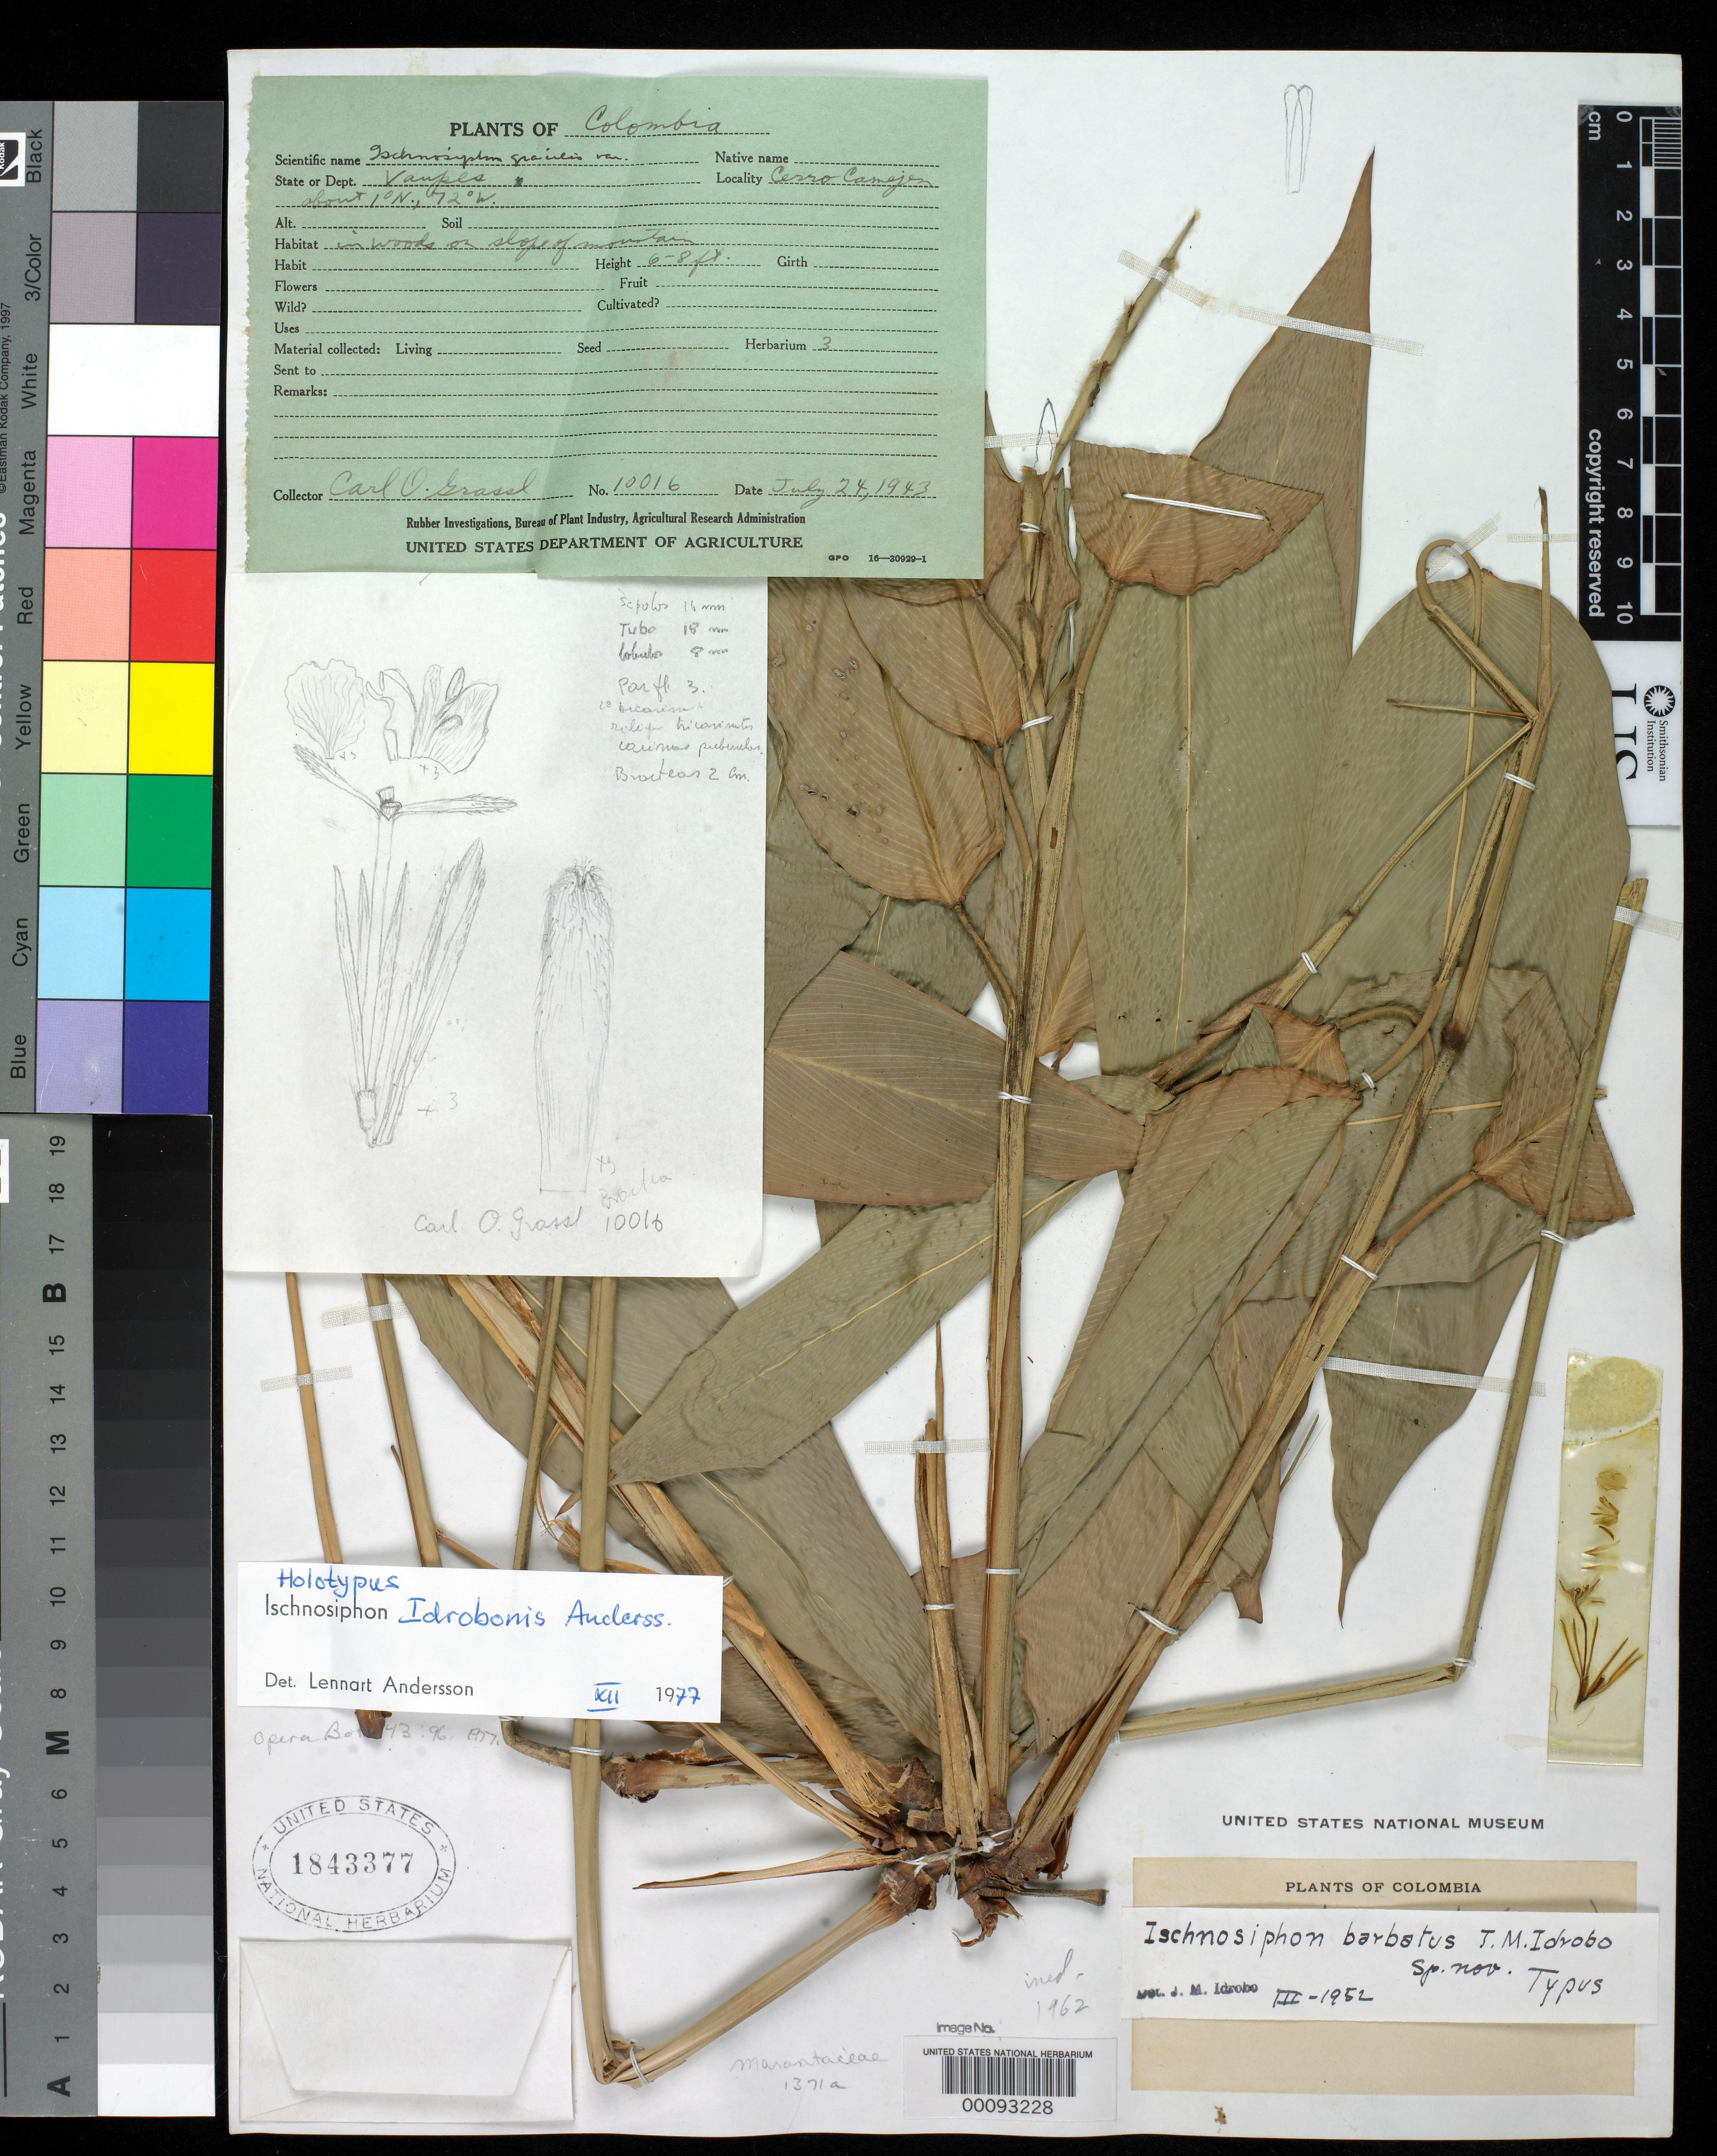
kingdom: Plantae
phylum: Tracheophyta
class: Liliopsida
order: Zingiberales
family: Marantaceae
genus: Ischnosiphon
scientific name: Ischnosiphon idrobonis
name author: L. Andersson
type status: Holotype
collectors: C. Grassl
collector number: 10016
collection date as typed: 24 Jul 1943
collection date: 1943-07-24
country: Colombia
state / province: Vaupés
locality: Cerro Camejen.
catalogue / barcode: US 1843377